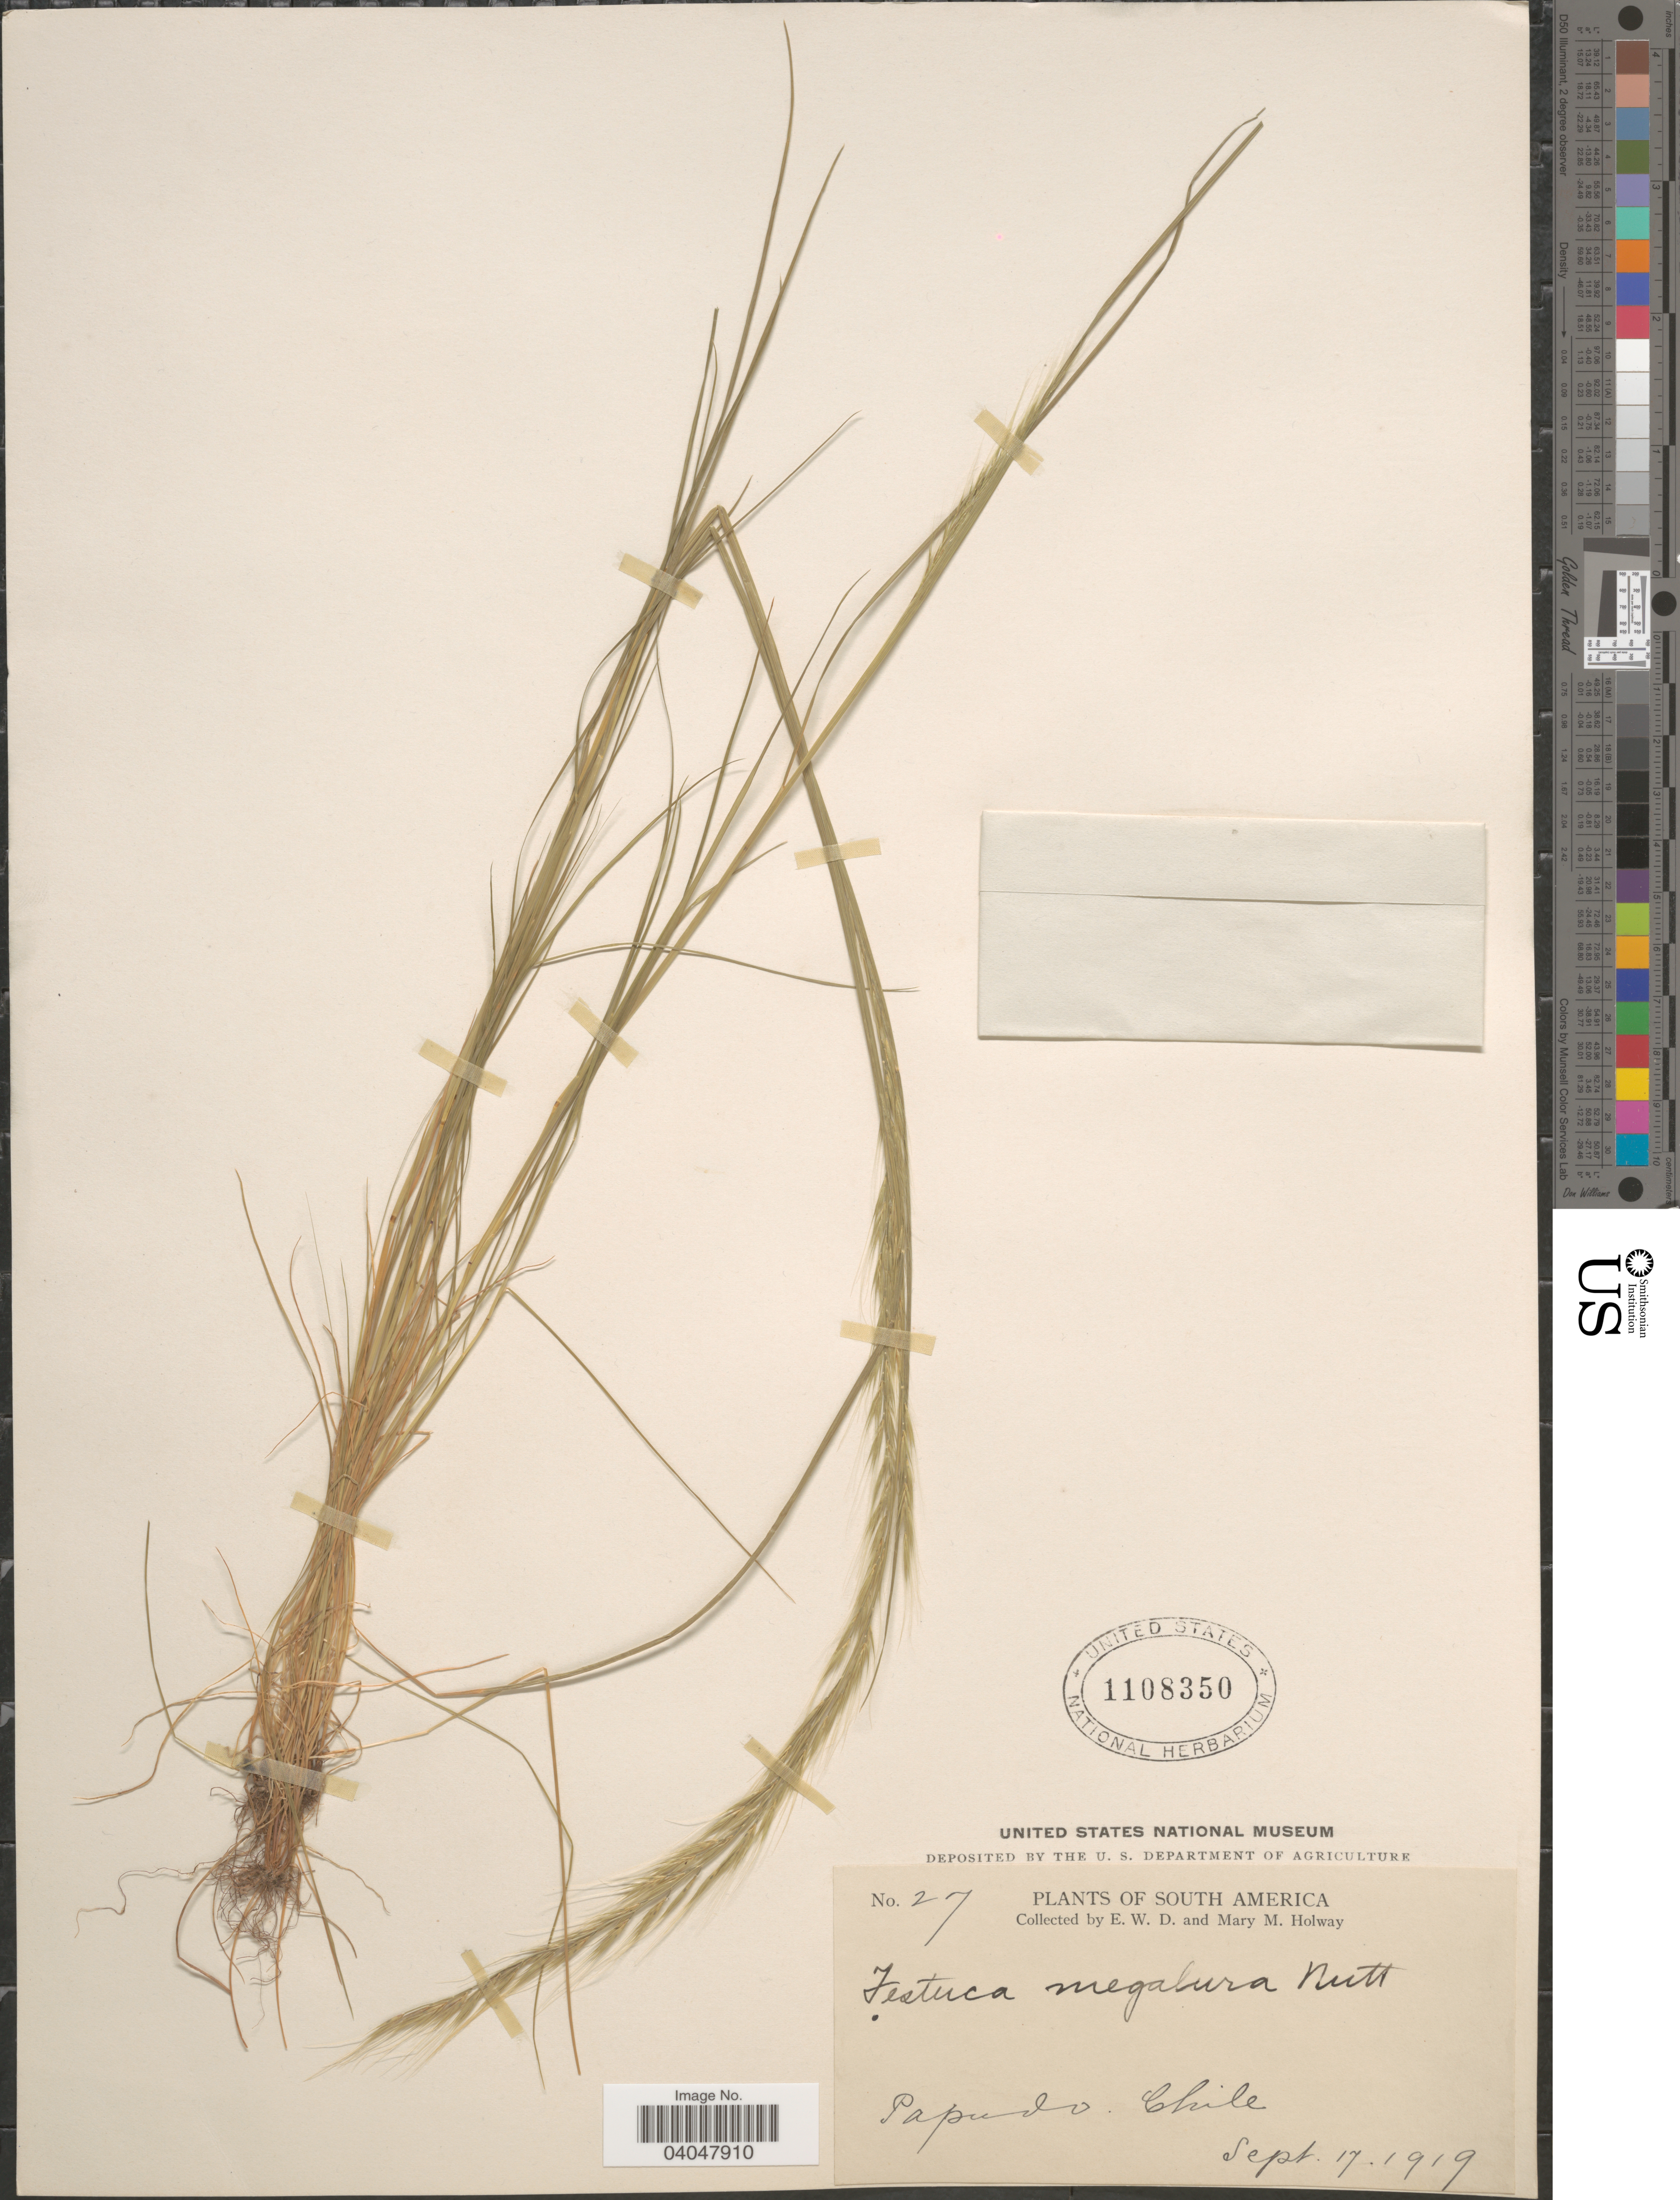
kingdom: Plantae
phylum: Tracheophyta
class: Liliopsida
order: Poales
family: Poaceae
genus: Festuca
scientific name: Festuca megalura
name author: Nutt.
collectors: E. W. D. Holway & M. M. Holway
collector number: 27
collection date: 1919-09-17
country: Chile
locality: Papudo.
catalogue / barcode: US 1108350